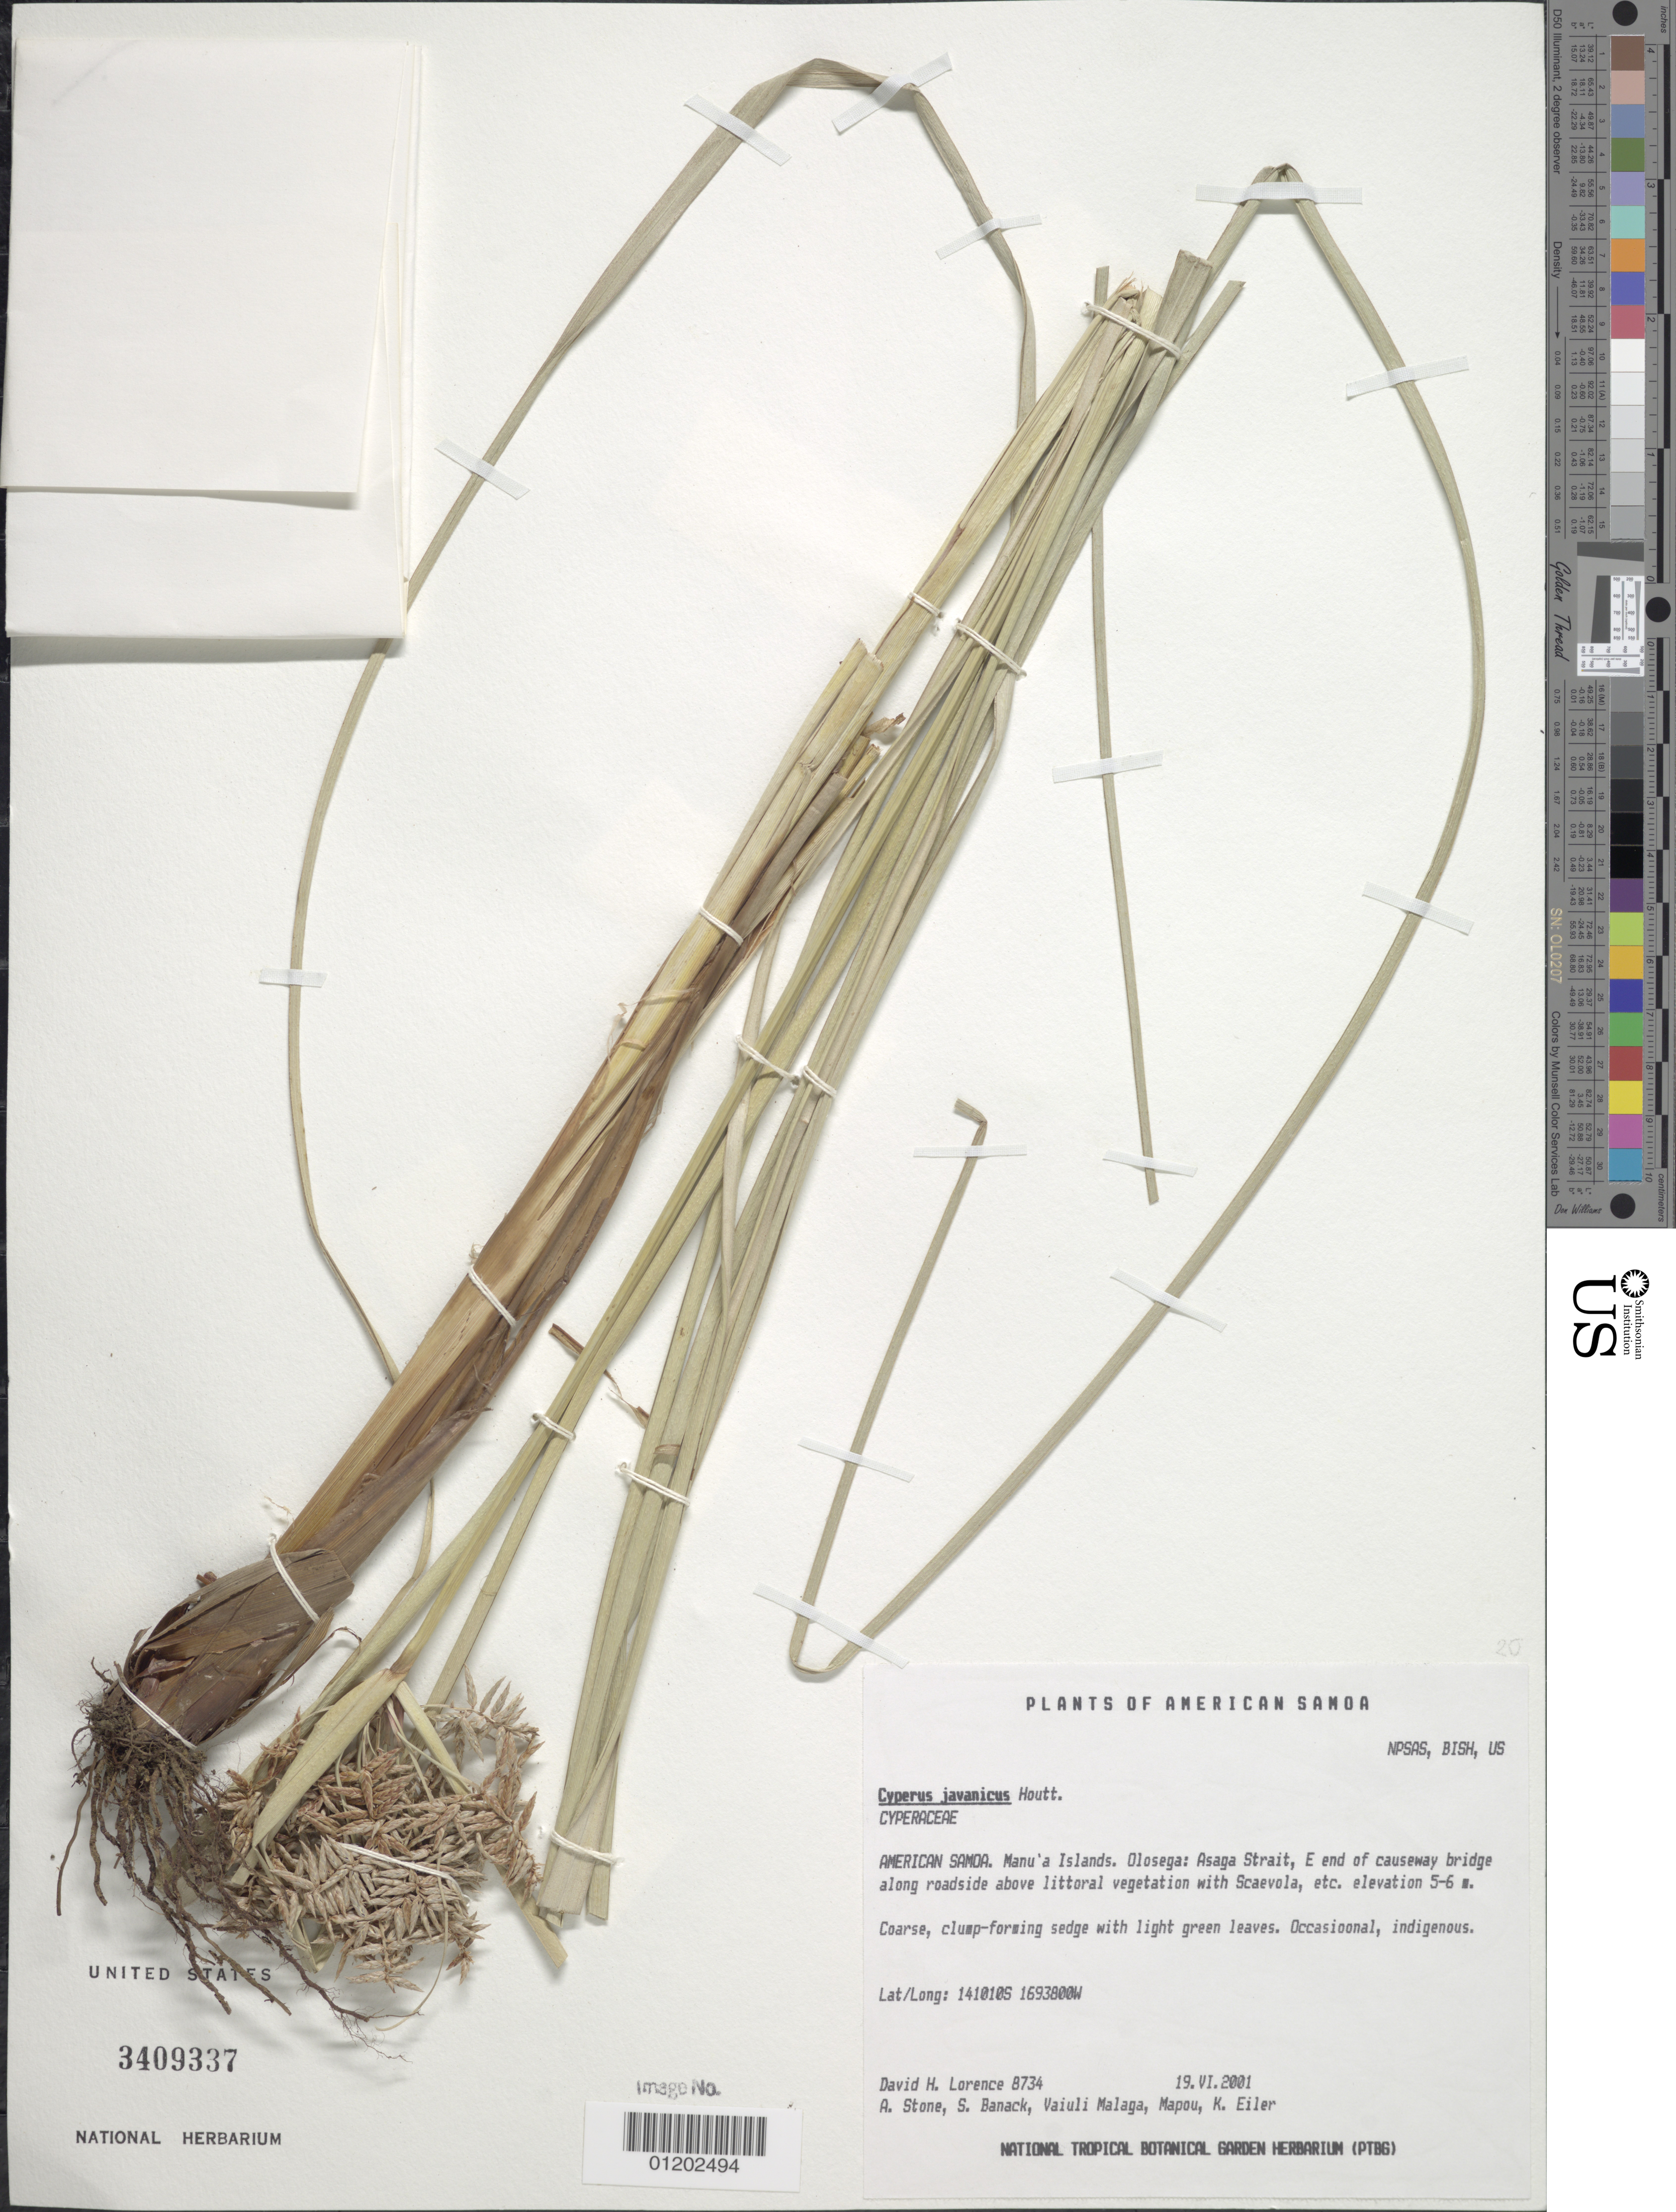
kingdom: Plantae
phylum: Tracheophyta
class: Liliopsida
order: Poales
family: Cyperaceae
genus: Cyperus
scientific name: Cyperus javanicus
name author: Houtt.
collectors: D. Lorence, A. Stone, S. Banack, V. Malaga, K. Eiler & Mapou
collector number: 8734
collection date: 2001-06-19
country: American Samoa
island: Olosega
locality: Asaga Strait, E end of causeway bridge.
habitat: Along roadside above littoral vegetation with Scaevola, etc.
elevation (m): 5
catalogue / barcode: US 3409337